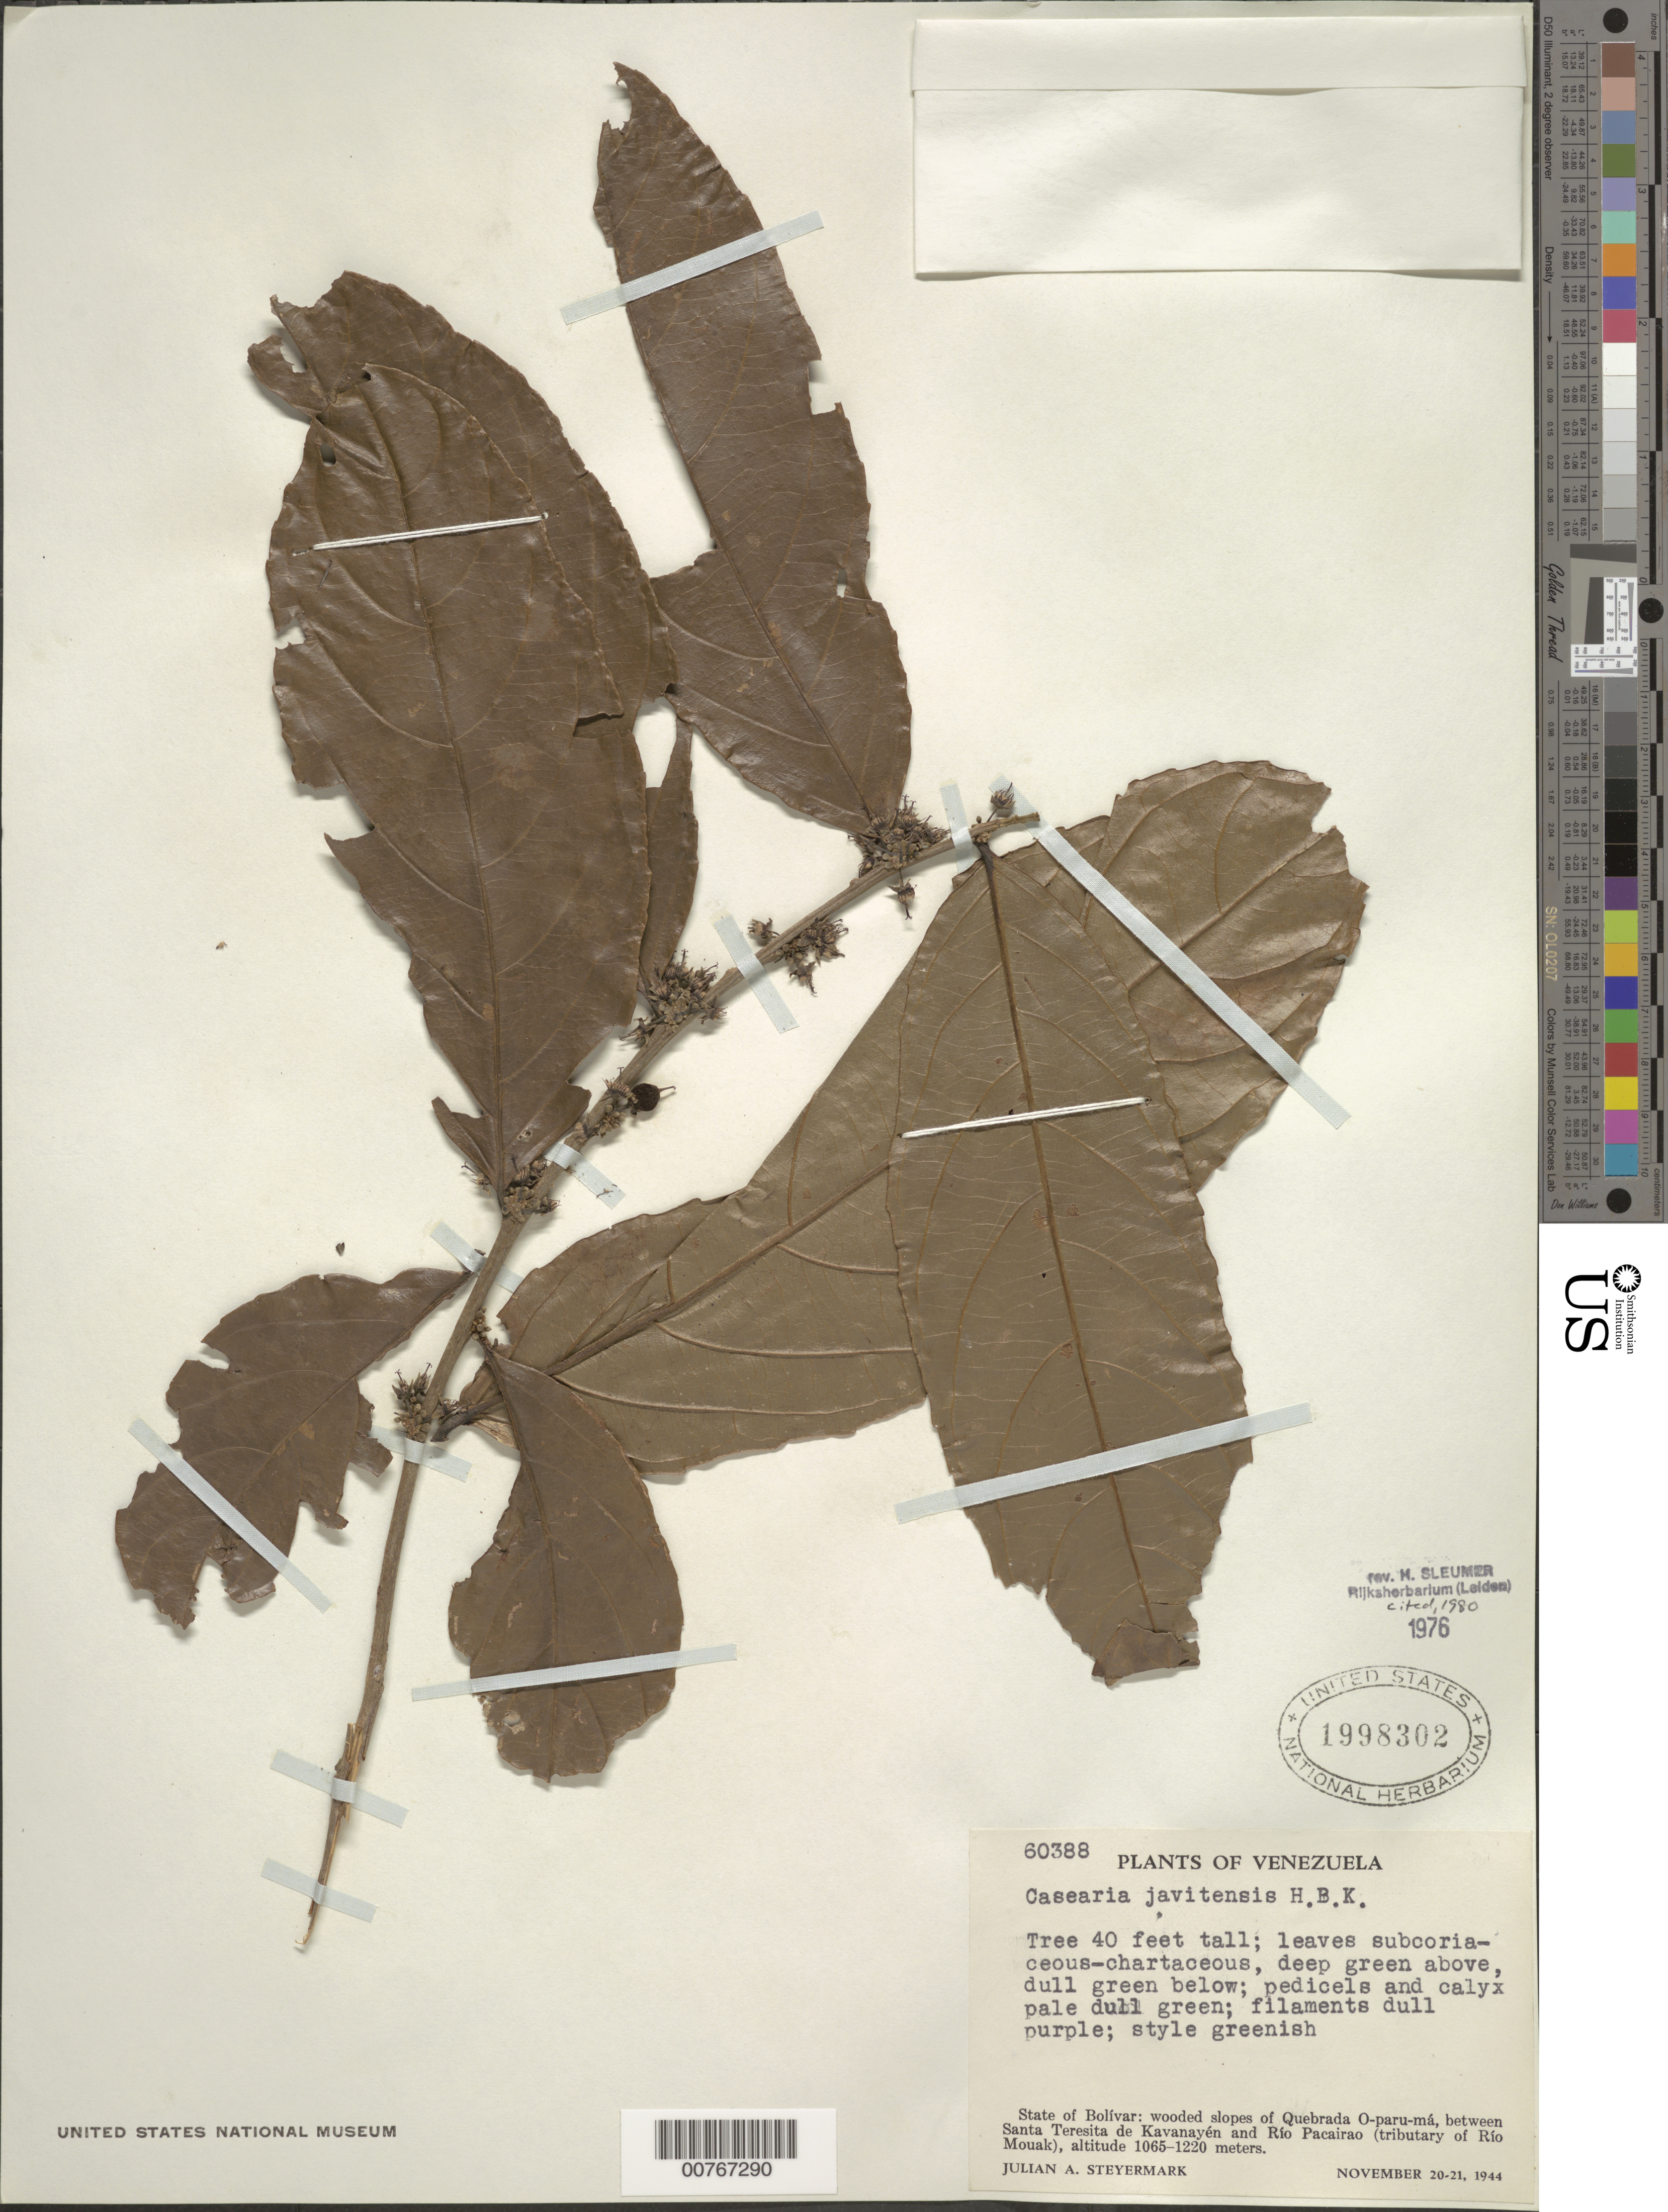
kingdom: Plantae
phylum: Tracheophyta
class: Magnoliopsida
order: Malpighiales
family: Salicaceae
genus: Piparea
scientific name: Piparea multiflora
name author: C.F. Gaertn.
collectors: J. Steyermark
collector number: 60388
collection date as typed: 20-Nov-44 to 21-Nov-44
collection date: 1944-11-20/1944-11-21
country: Venezuela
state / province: Bolívar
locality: Quebrada O-paru-má, between Santa Teresita de Kavanayén and Río Pacairao (trib. of Río Mouak)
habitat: Wooded slopes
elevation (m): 1065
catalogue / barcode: US 1998302